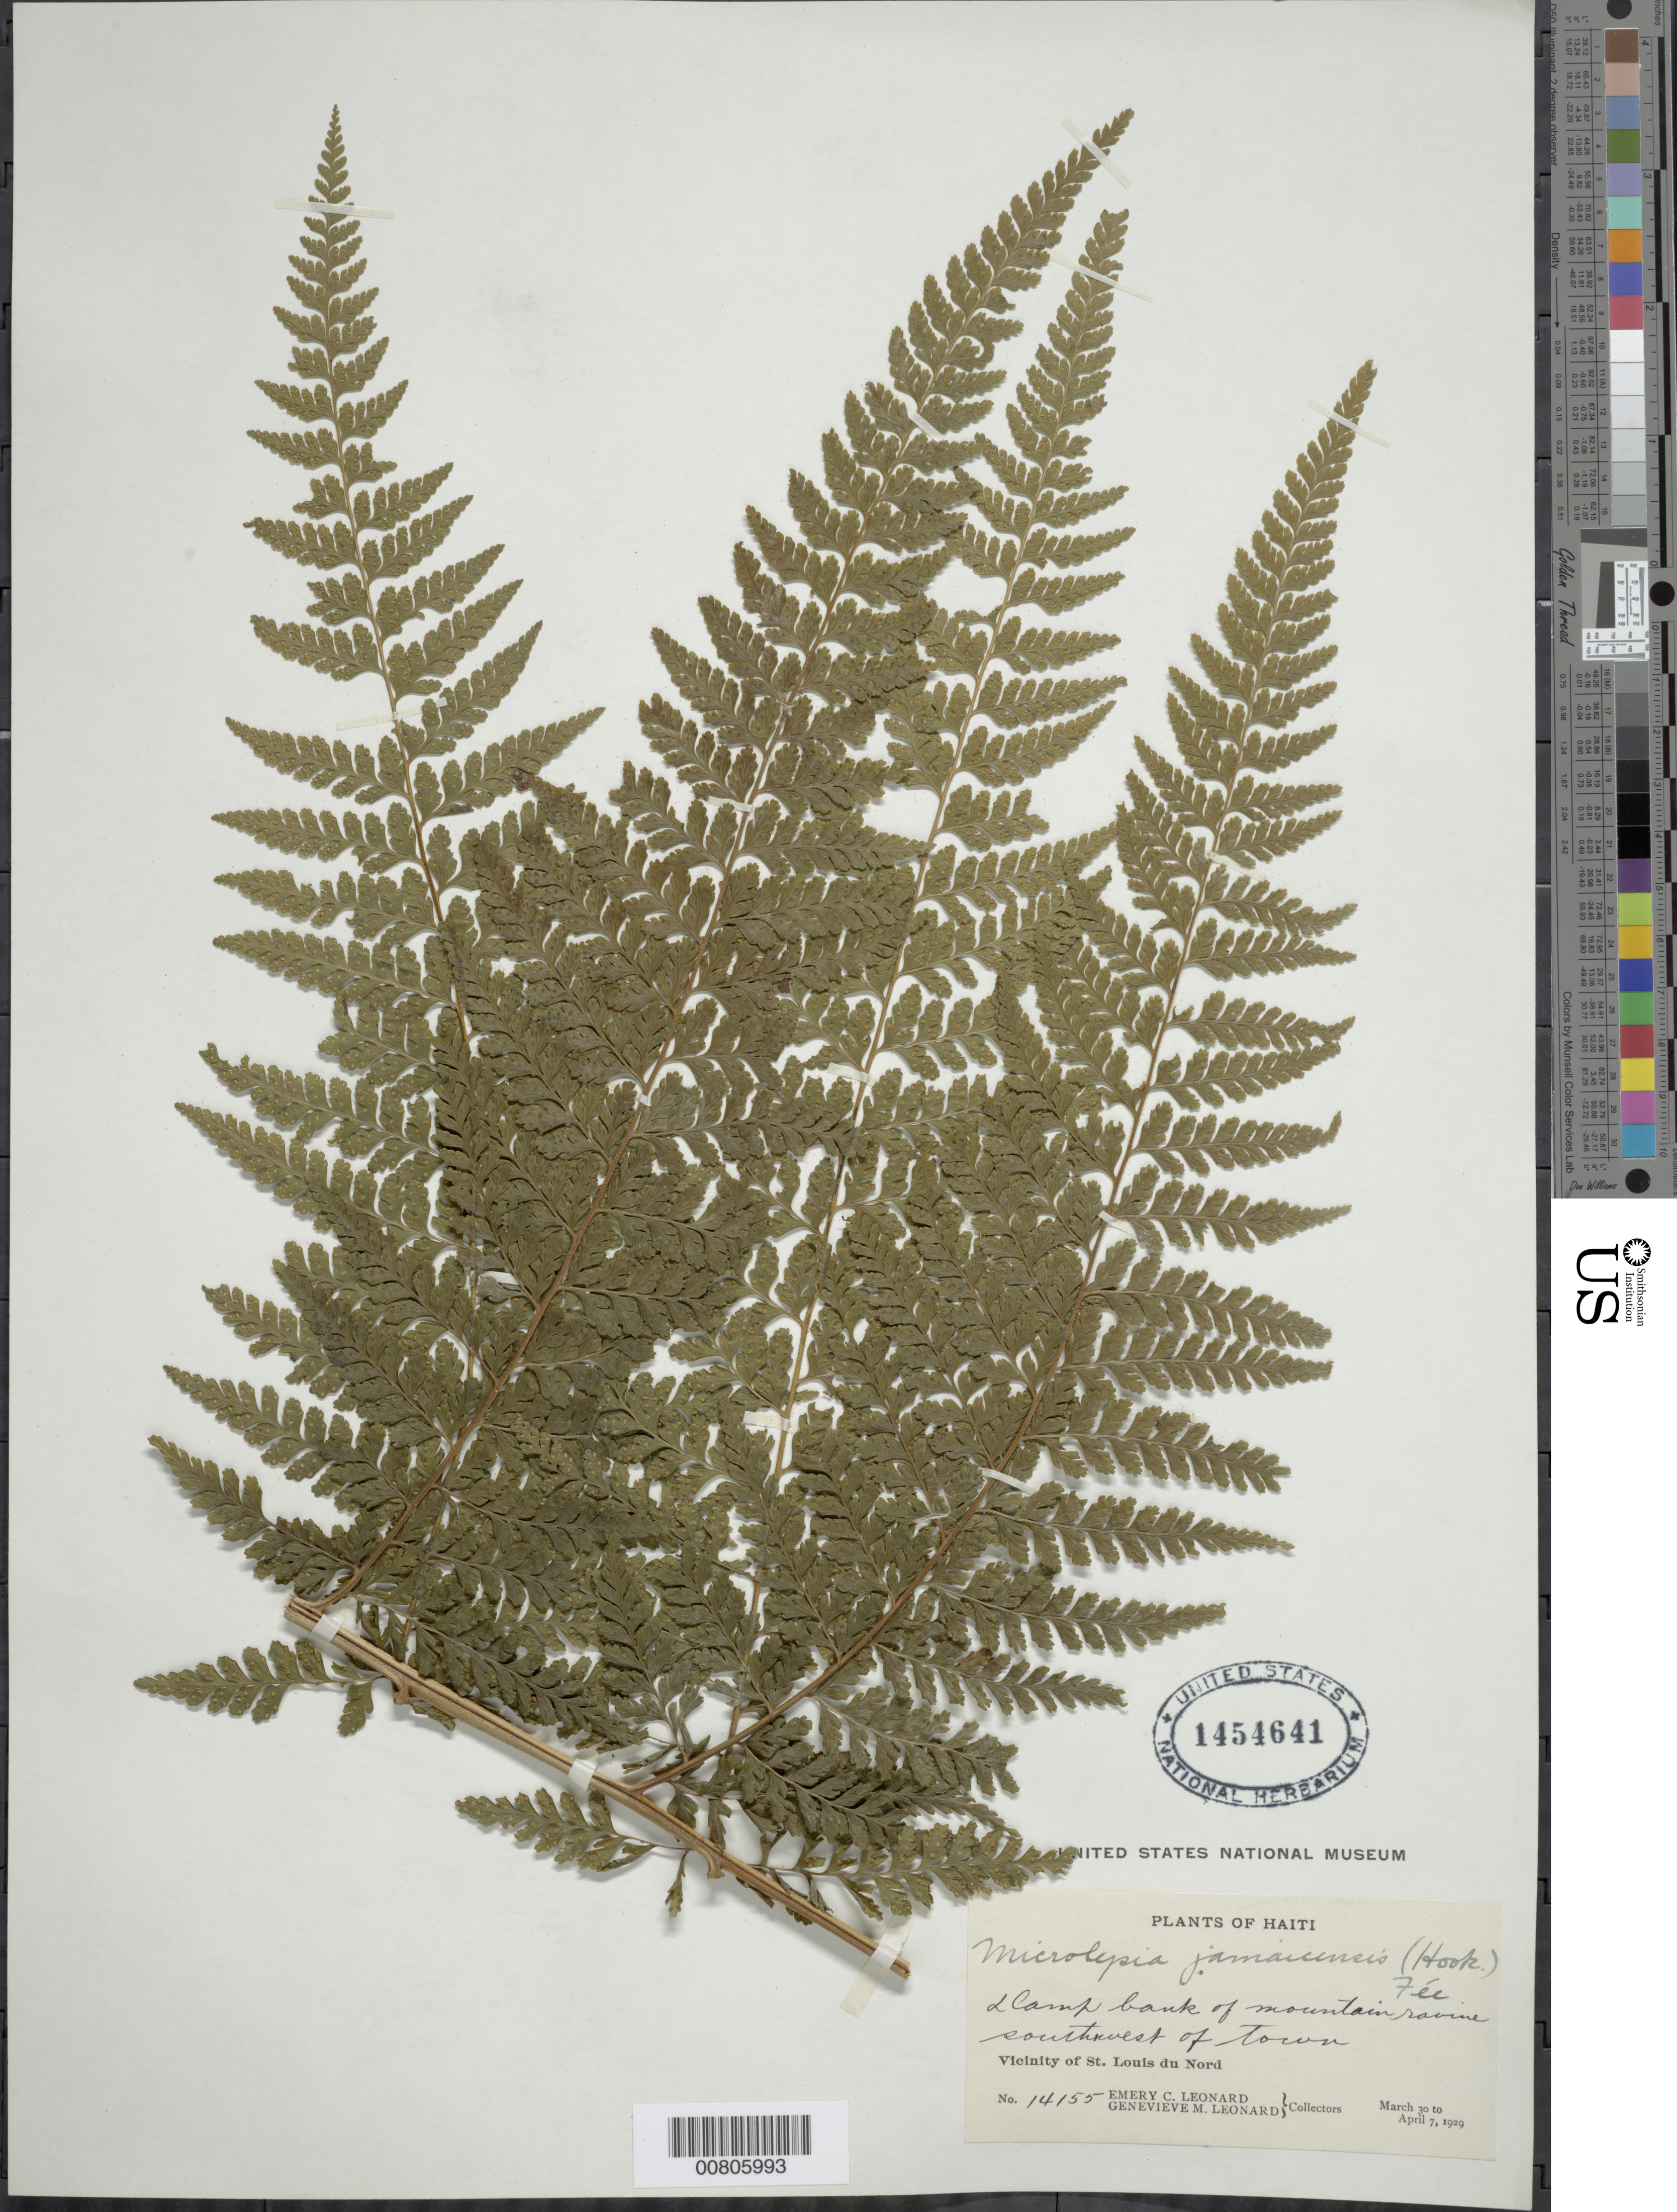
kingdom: Plantae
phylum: Tracheophyta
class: Polypodiopsida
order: Polypodiales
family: Dennstaedtiaceae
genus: Microlepia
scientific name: Microlepia jamaicensis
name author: (Hook.) Fée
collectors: E. C. Leonard & G. M. Leonard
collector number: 14155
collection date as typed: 30 Mar 1929 to 07 Apr 1929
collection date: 1929-03-30/1929-04-07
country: Haiti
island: Hispaniola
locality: St. Louis du Nord, SW of town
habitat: Damp bank of mountain ravine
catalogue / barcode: US 1454641